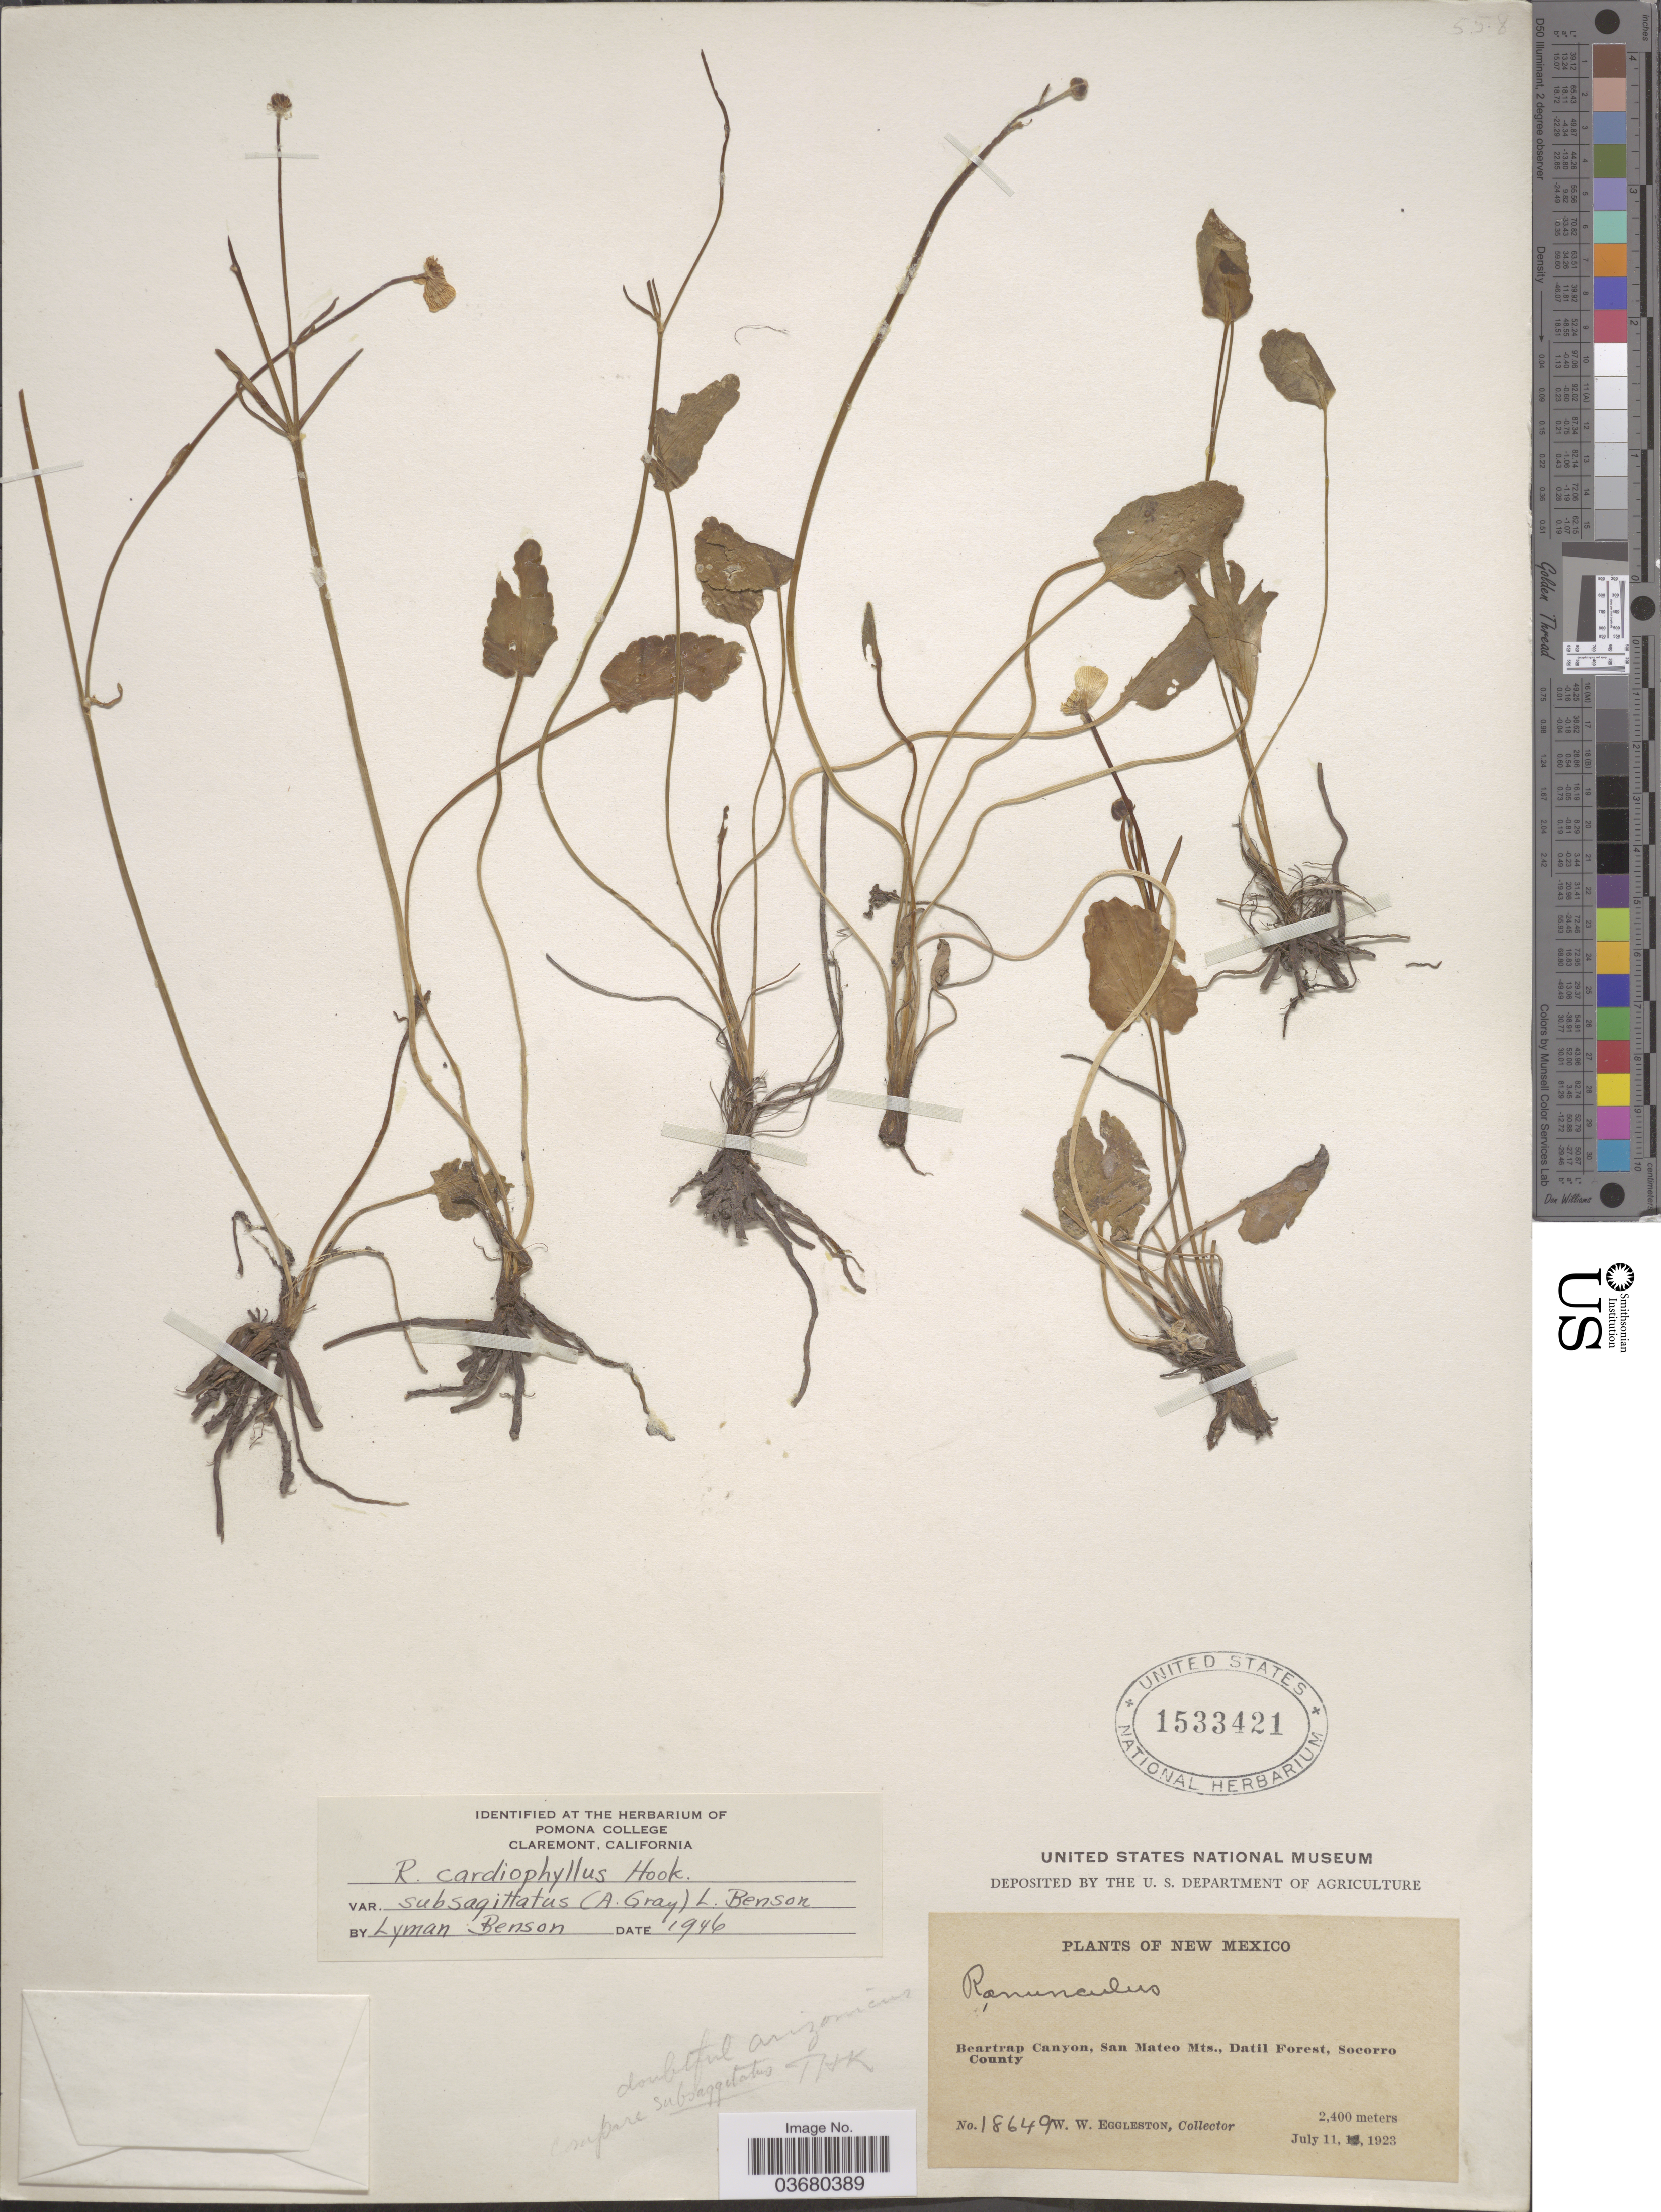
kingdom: Plantae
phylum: Tracheophyta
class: Magnoliopsida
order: Ranunculales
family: Ranunculaceae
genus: Ranunculus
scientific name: Ranunculus cardiophyllus var. subsagittatus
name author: (A. Gray) L.D. Benson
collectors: W. W. Eggleston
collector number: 18649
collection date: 1923-07-11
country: United States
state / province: New Mexico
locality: Beartrap Canyon, San Mateo Mts., Datil Forest, Socorro County.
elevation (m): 2400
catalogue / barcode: US 1533421